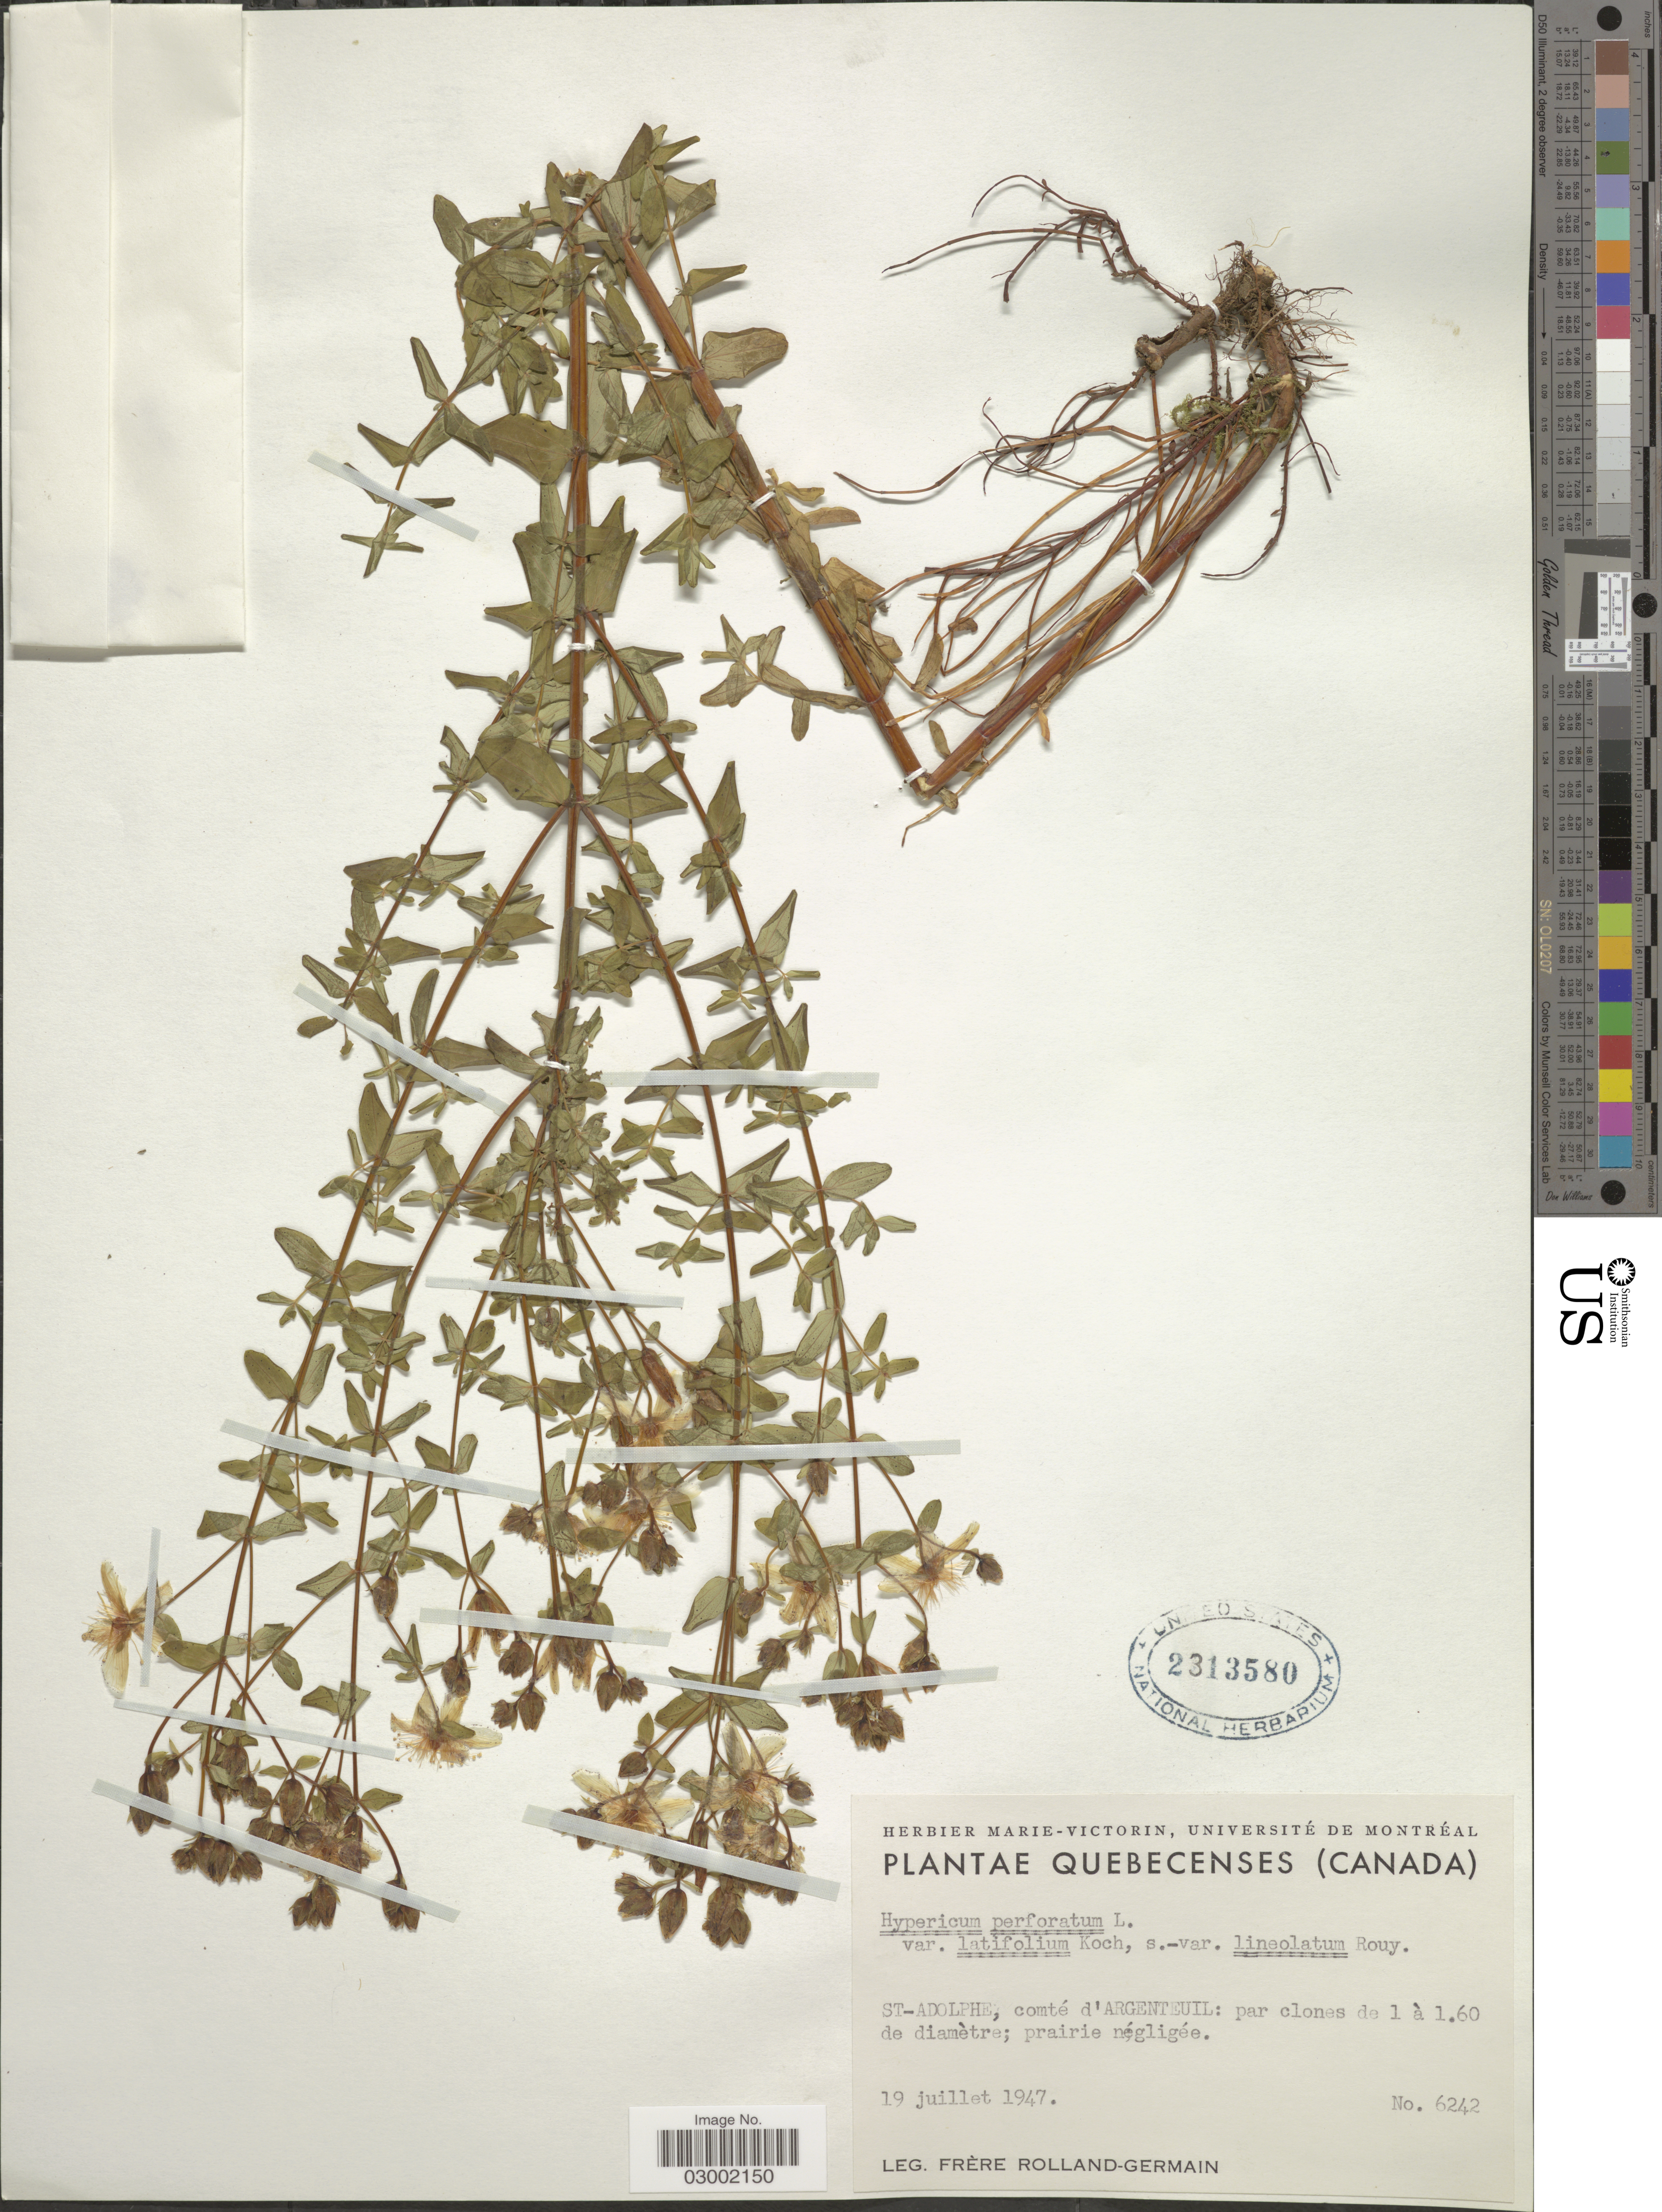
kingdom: Plantae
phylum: Tracheophyta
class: Magnoliopsida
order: Malpighiales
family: Hypericaceae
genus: Hypericum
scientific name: Hypericum perforatum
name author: L.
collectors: Rolland-Germain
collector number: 6242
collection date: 1947-07-19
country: Canada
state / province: Quebec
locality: St-Adolphe, comté d'Argenteuil: par clones de 1 à 1.60 de diamètre.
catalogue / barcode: US 2313580